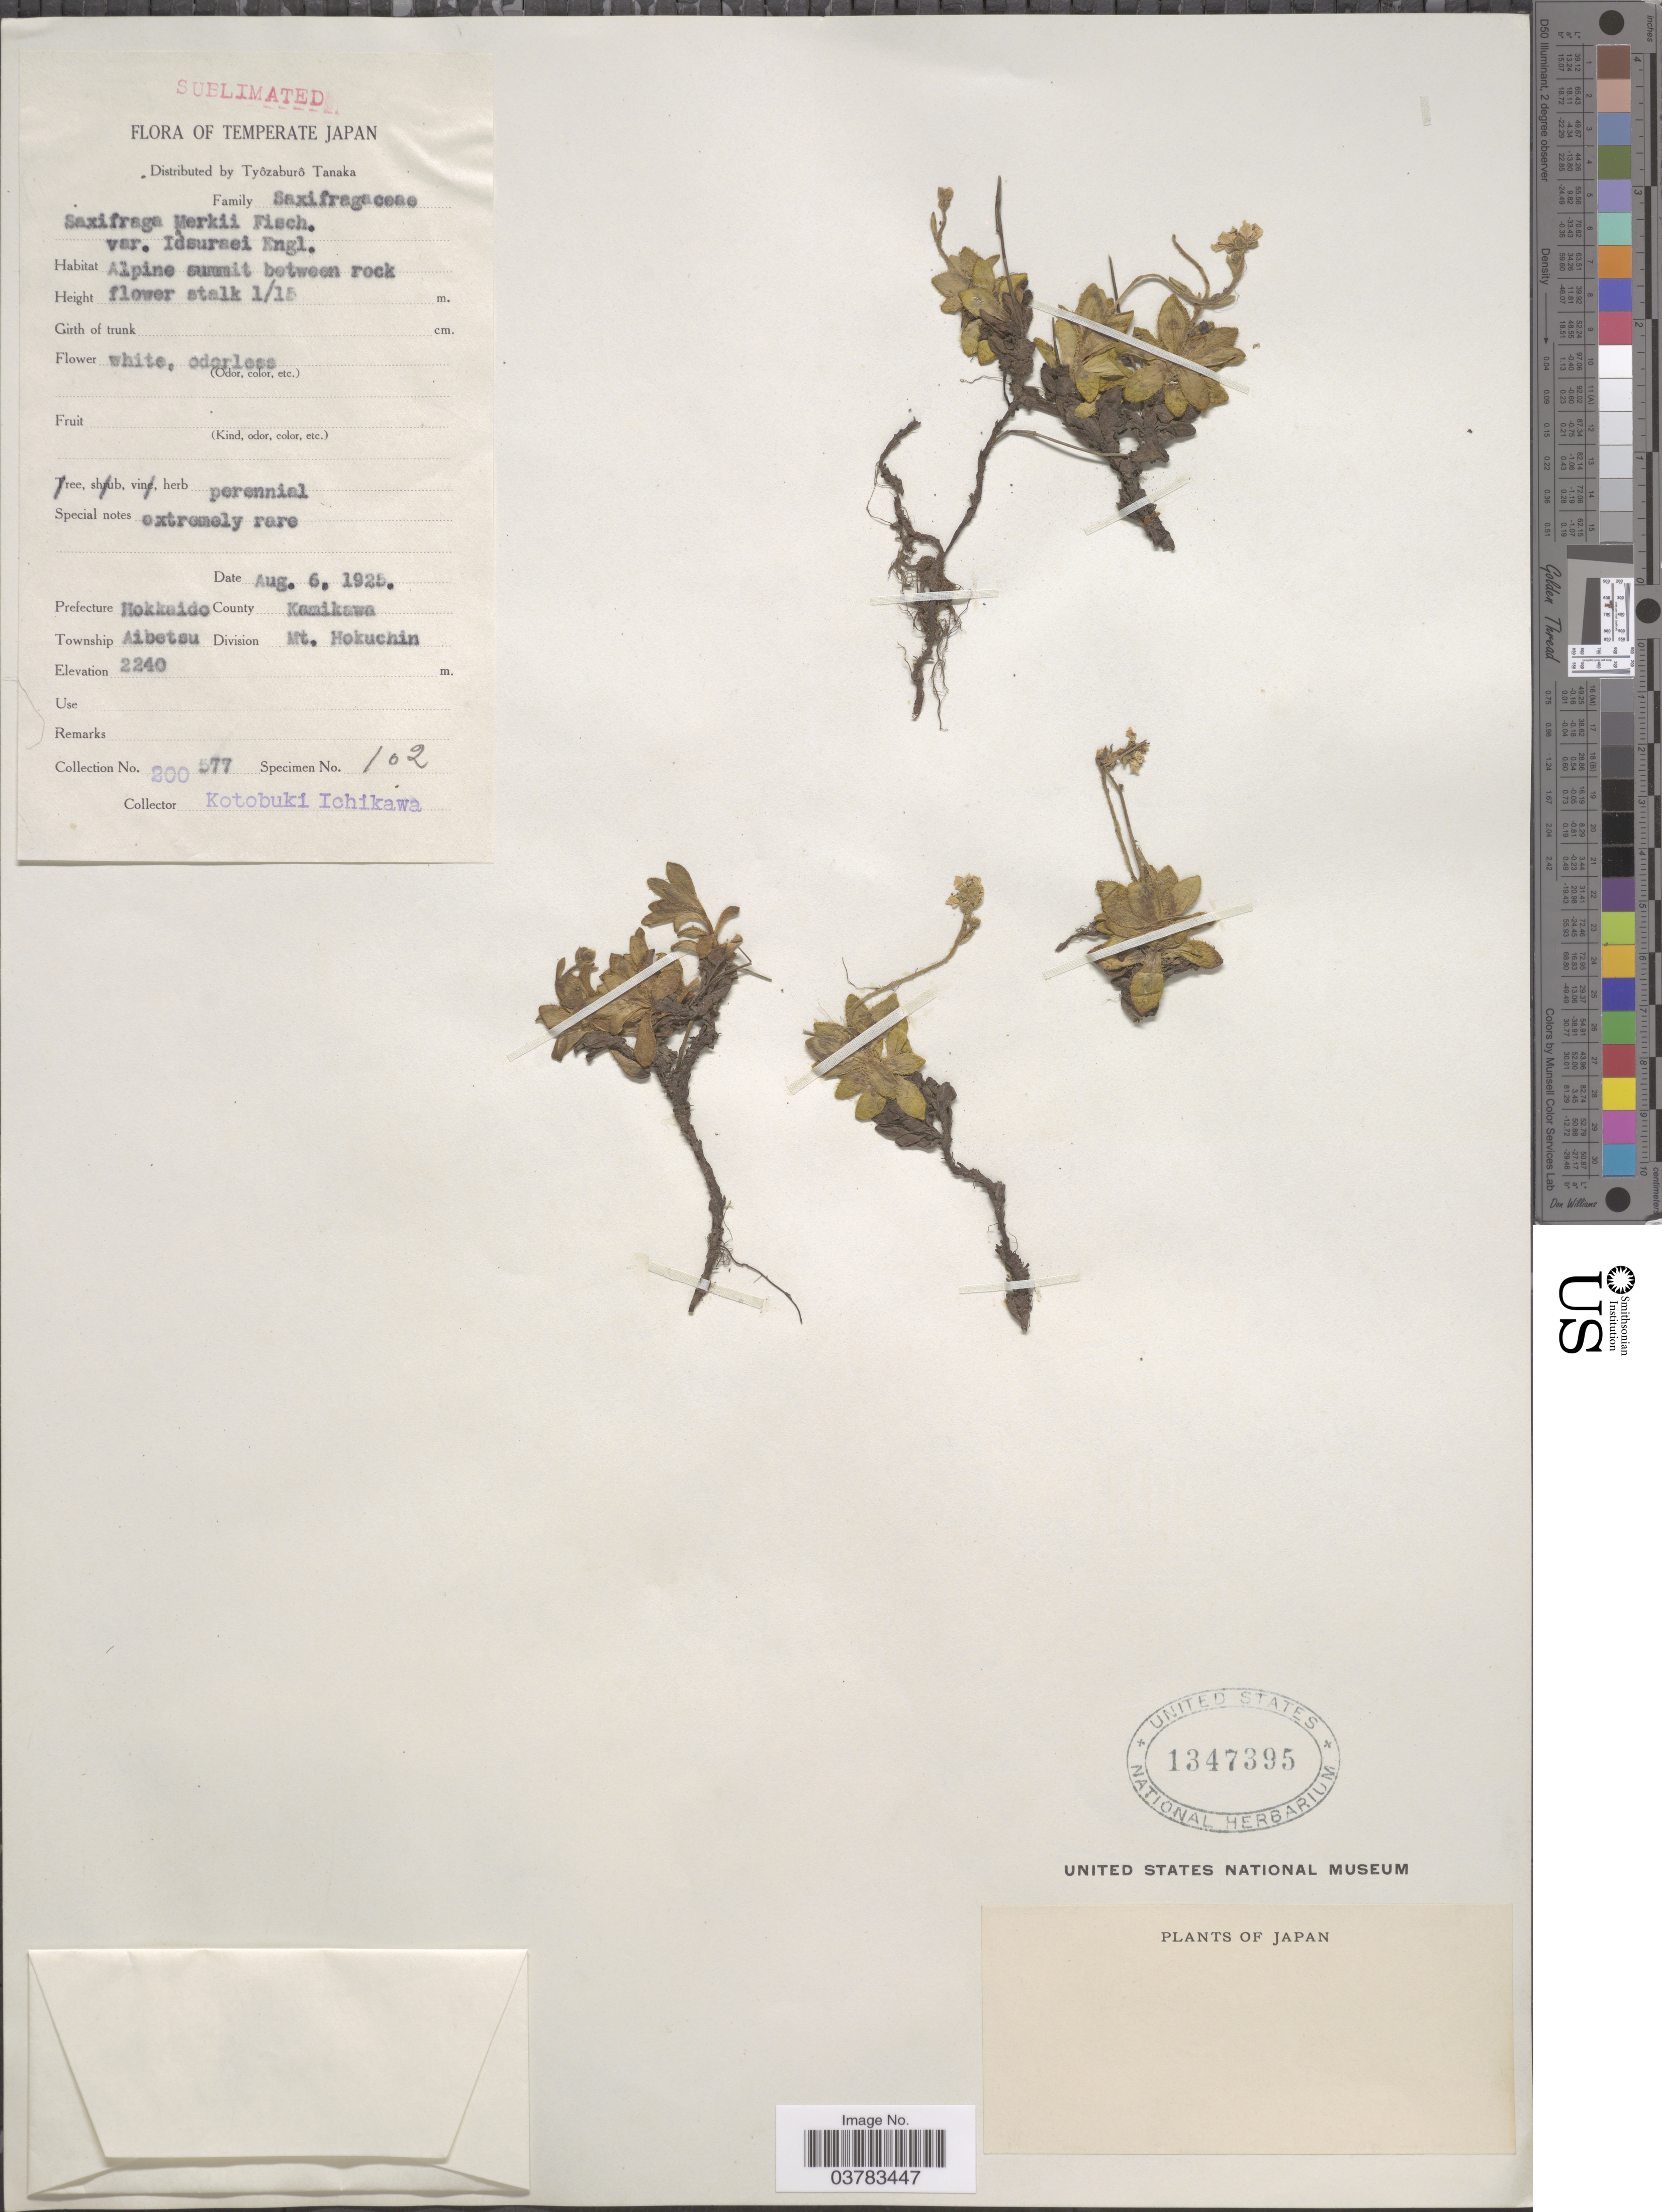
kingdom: Plantae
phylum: Tracheophyta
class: Magnoliopsida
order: Saxifragales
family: Saxifragaceae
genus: Micranthes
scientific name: Micranthes merkii subsp. idsuroei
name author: (Franch. & Sav.) Tkach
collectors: K. Ichikawa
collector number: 200577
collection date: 1925-08-06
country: Japan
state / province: Hokkaidō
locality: Temperate Japan. Prefecture Hokkaido. County Kamikawa. Township Aibetsu. Division Mt. Hokuchin.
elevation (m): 2240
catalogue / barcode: US 1347395